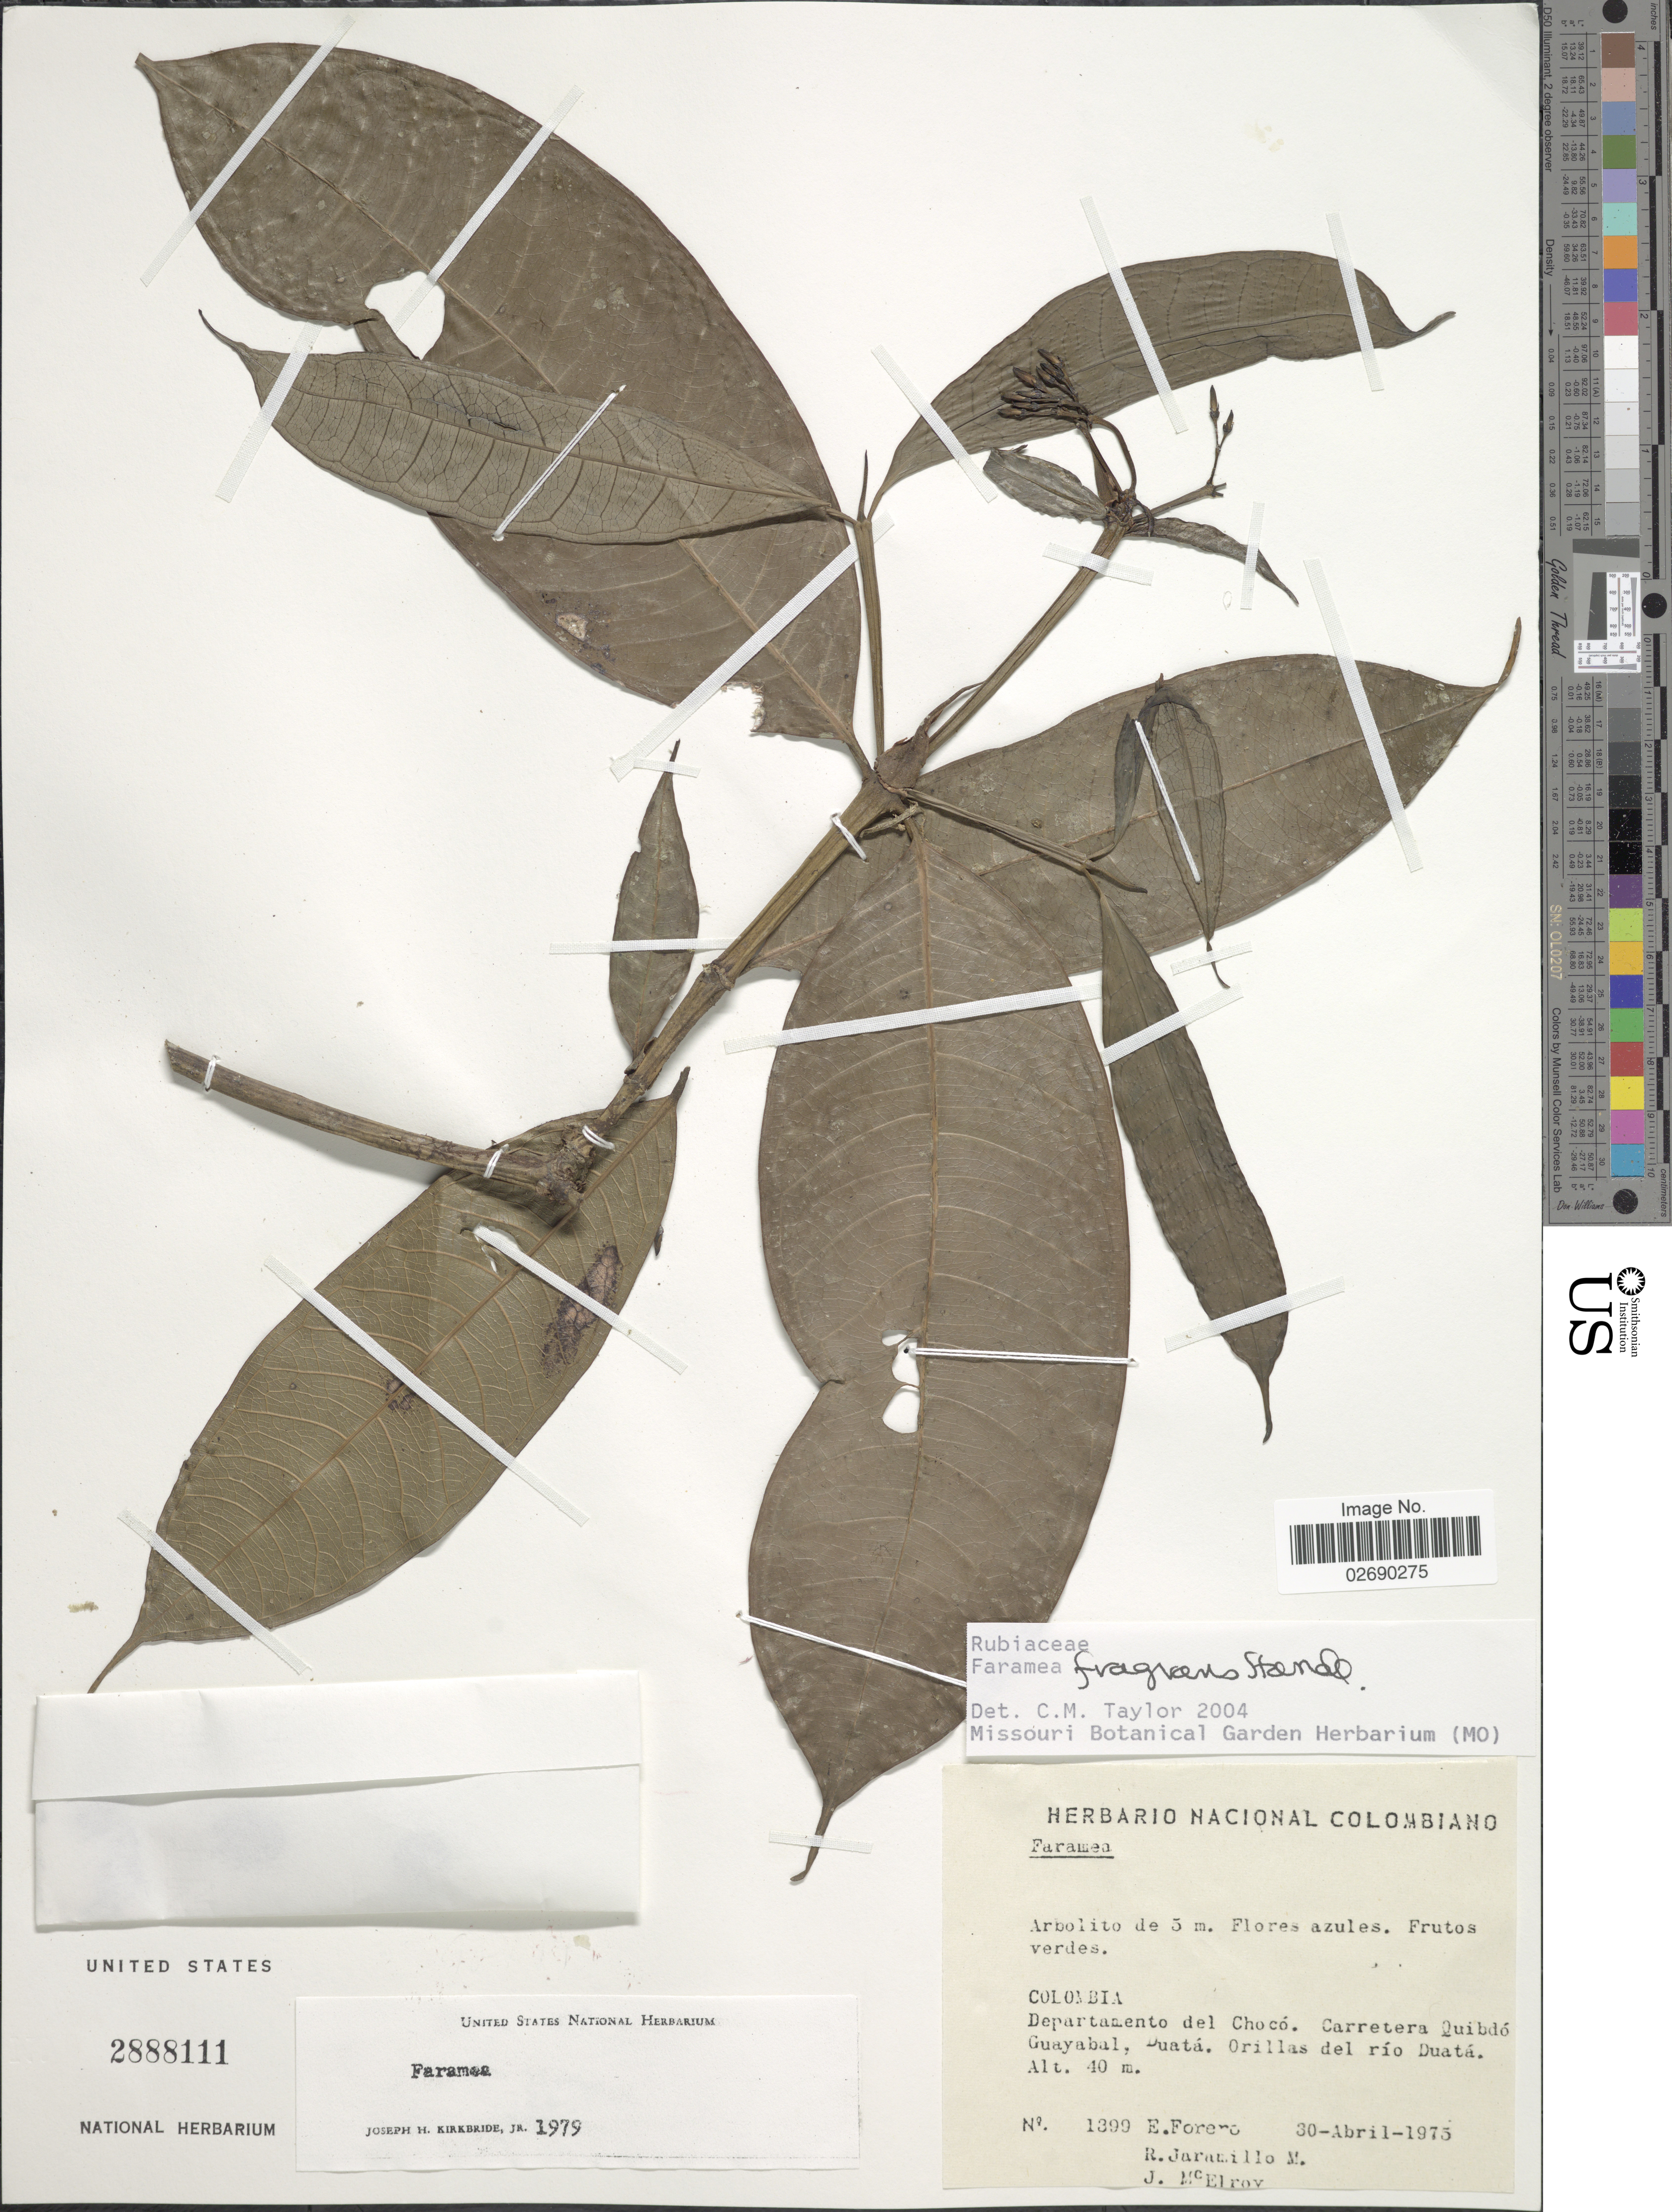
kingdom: Plantae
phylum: Tracheophyta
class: Magnoliopsida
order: Gentianales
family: Rubiaceae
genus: Faramea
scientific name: Faramea fragrans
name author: Standl.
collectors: E. Forero, R. Jaramillo M. & J. B. McElroy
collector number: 1399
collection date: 1975-04-30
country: Colombia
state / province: Chocó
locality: Departamento del Chocó. Carretera Quibdó Guayabal, Duatá. Orillas del río Duatá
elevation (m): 40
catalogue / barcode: US 2888111